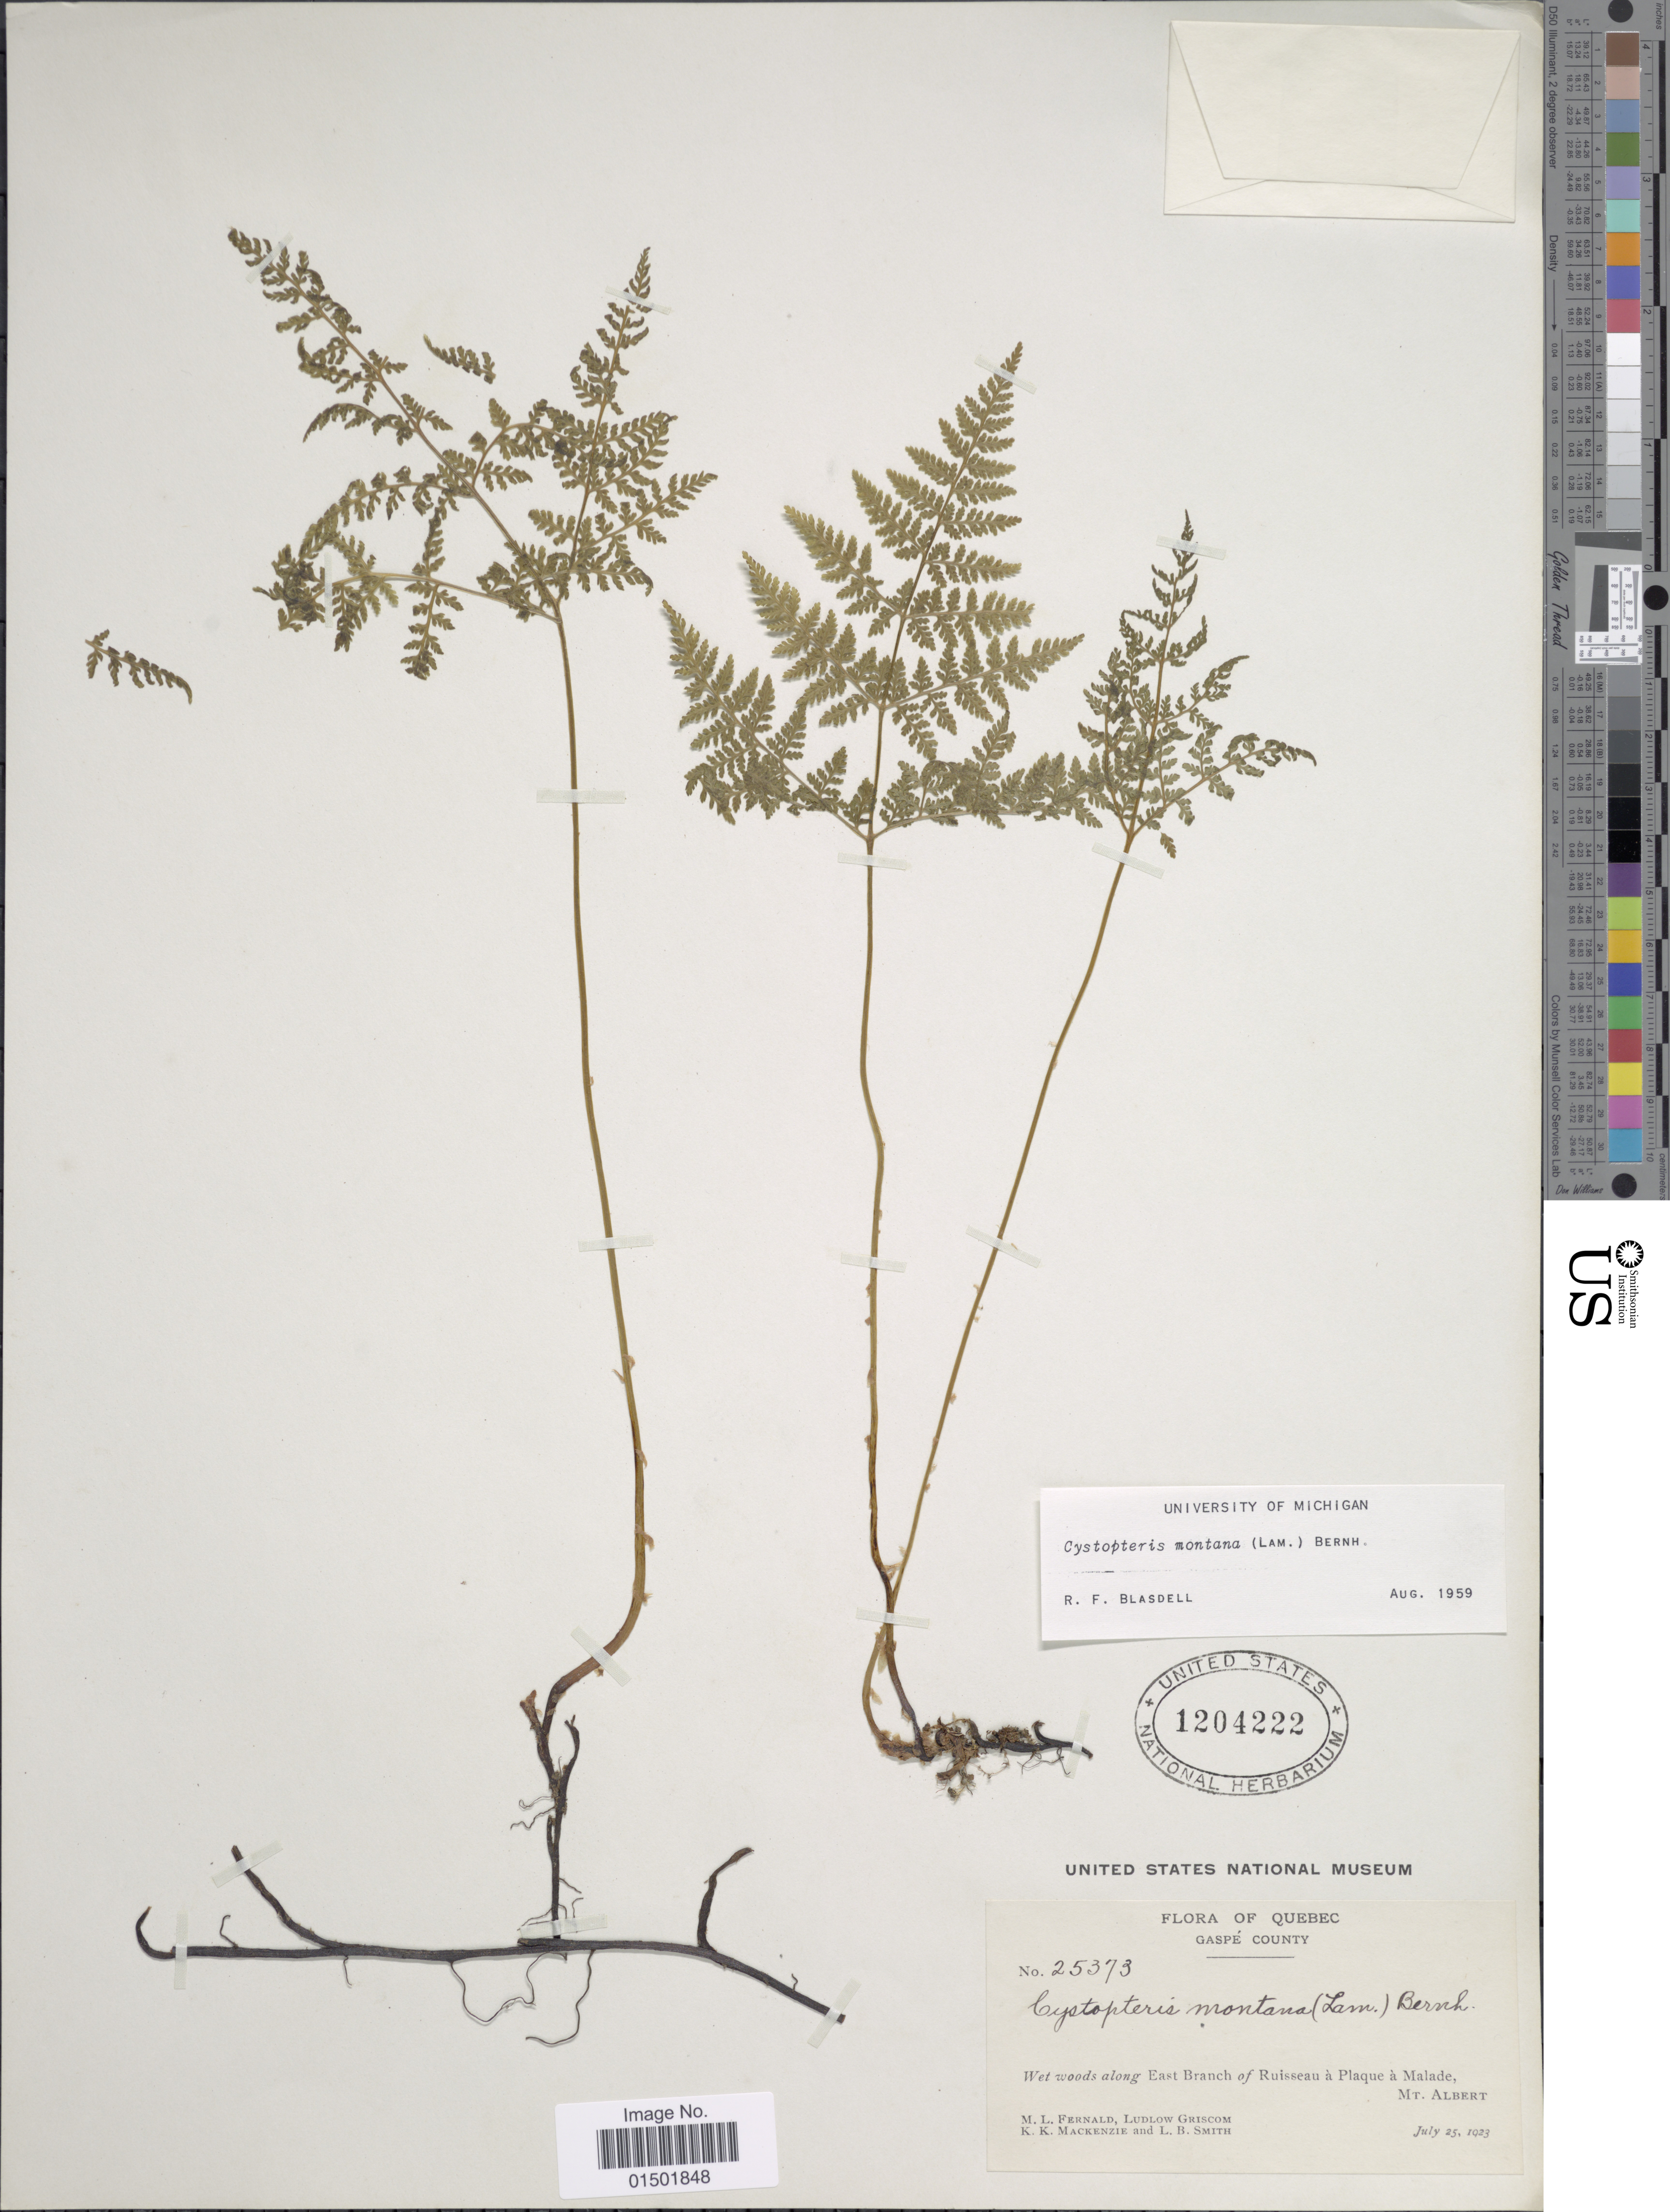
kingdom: Plantae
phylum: Tracheophyta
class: Polypodiopsida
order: Polypodiales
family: Cystopteridaceae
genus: Cystopteris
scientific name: Cystopteris montana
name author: (Lam.) Desv.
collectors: M. L. Fernald, L. Griscom, K. K. Mackenzie & L. Smith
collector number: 25373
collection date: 1923-07-25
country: Canada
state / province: Quebec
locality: Gaspe County. Wet woods along East Branch of Ruisseau a Plaque a Malade, Mt. Albert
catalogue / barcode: US 1204222